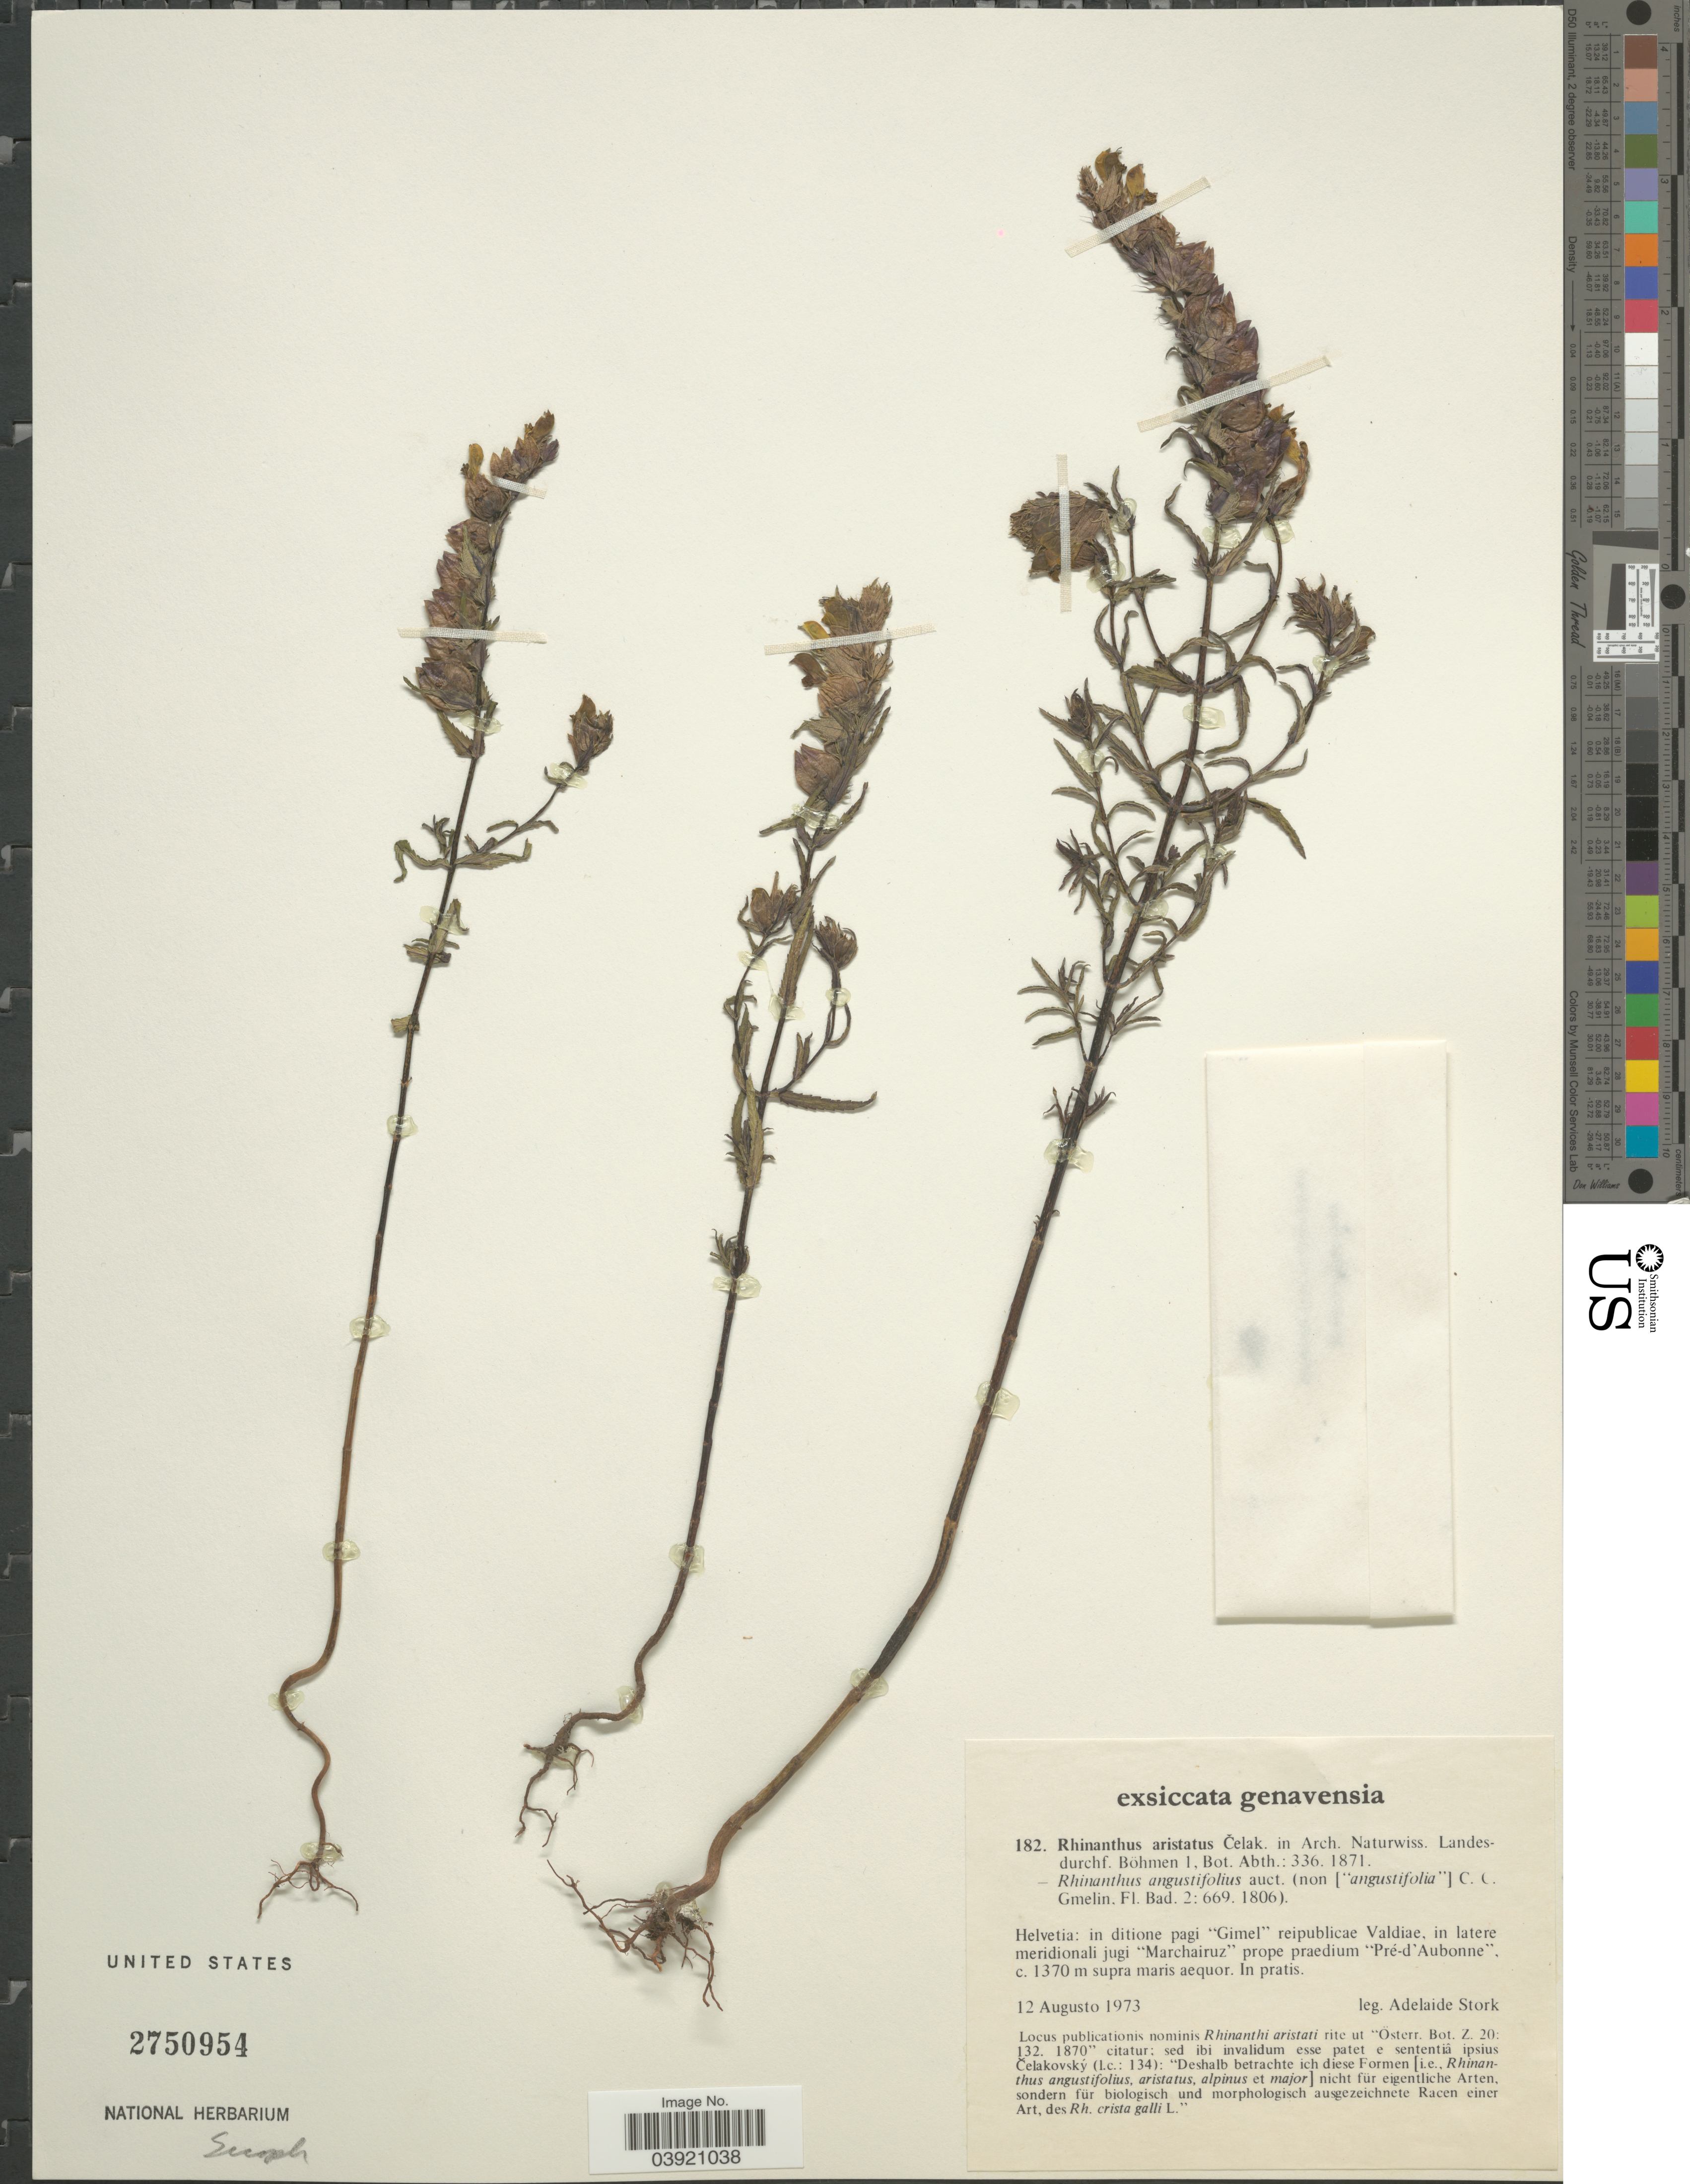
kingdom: Plantae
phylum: Tracheophyta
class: Magnoliopsida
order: Lamiales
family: Orobanchaceae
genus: Rhinanthus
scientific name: Rhinanthus aristatus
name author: Čelak.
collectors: A. Stork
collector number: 182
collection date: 1973-08-12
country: Switzerland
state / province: Genève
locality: Genavensia. Helvetia: in ditione pagi "Gimel" reipublicae Valdiae, in latere meridionali jugi "Marchairuz"prope praedium "Pré-d'Aubonne".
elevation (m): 1370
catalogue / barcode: US 2750954